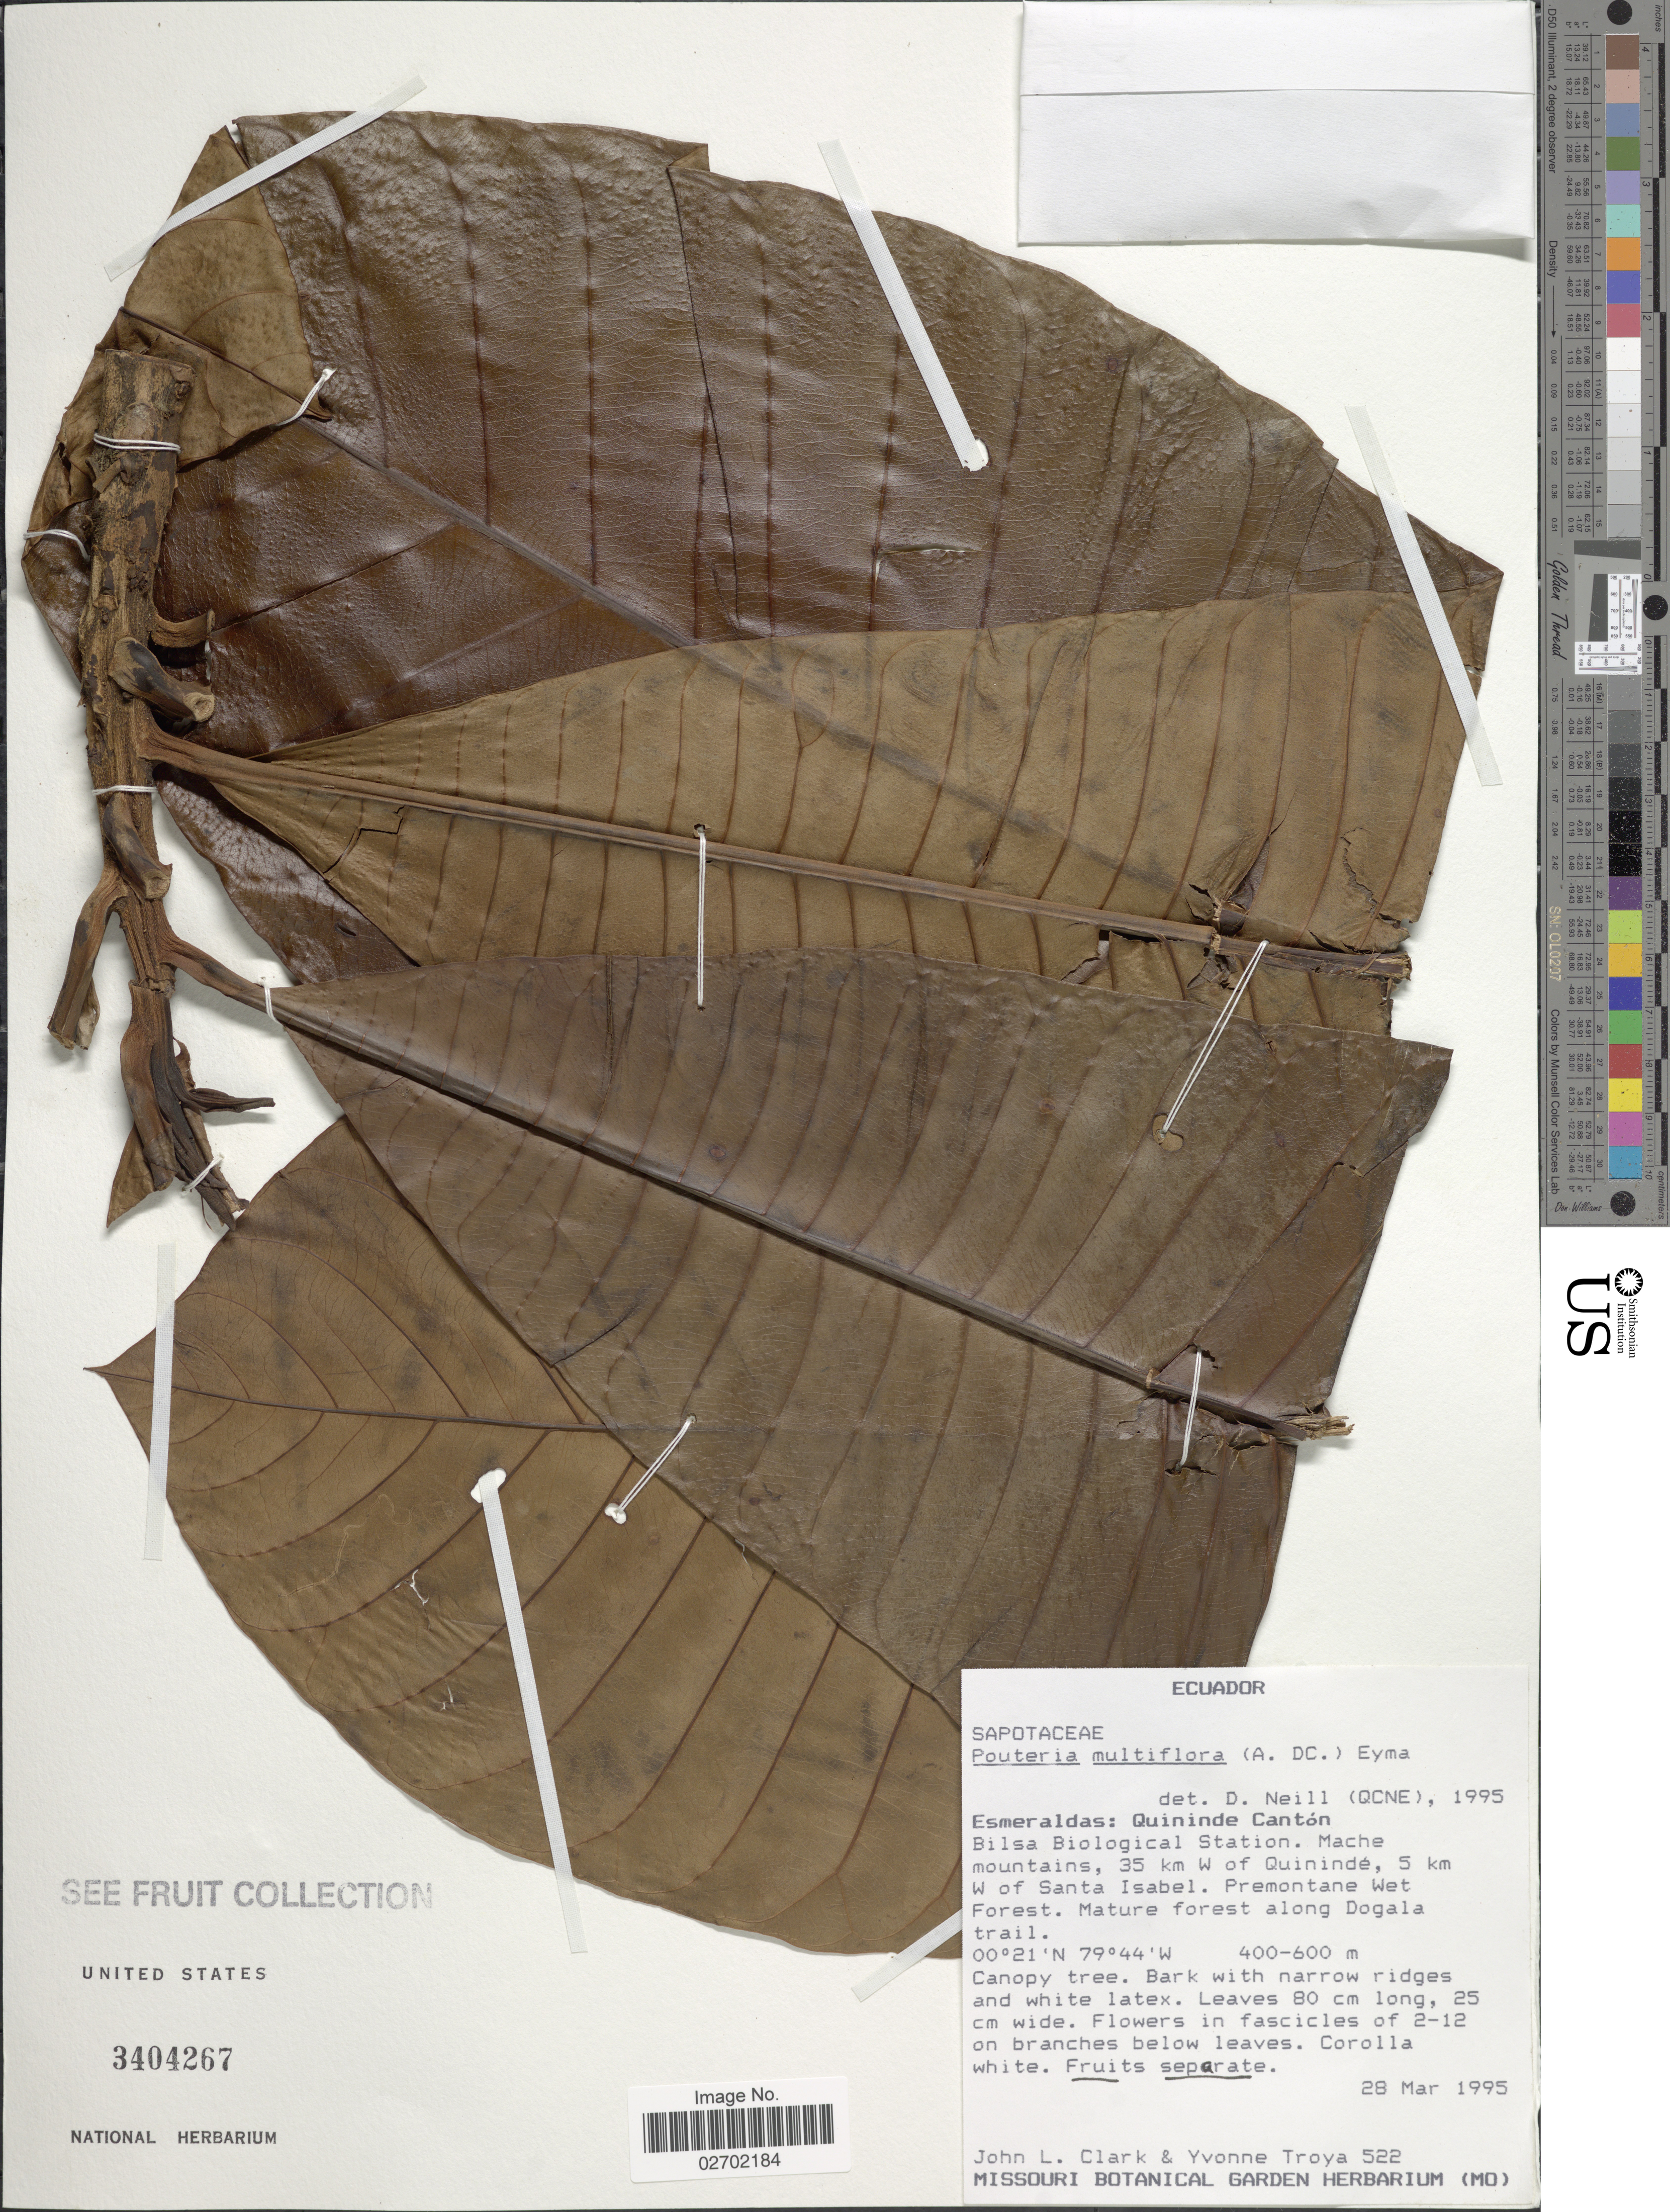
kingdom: Plantae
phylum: Tracheophyta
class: Magnoliopsida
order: Ericales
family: Sapotaceae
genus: Pouteria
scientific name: Pouteria multiflora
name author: (A. DC.) Eyma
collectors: J. L. Clark & Y. Troya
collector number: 522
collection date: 1995-03-28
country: Ecuador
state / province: Esmeraldas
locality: Quininde Cantón, Bilsa Biological Station. Mache mountain, 35 km W of Quinindé, 5 km W of Santa Isabel. Premontane Wet Forest. Mature forest along Dogala trail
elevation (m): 400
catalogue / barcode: US 3404267